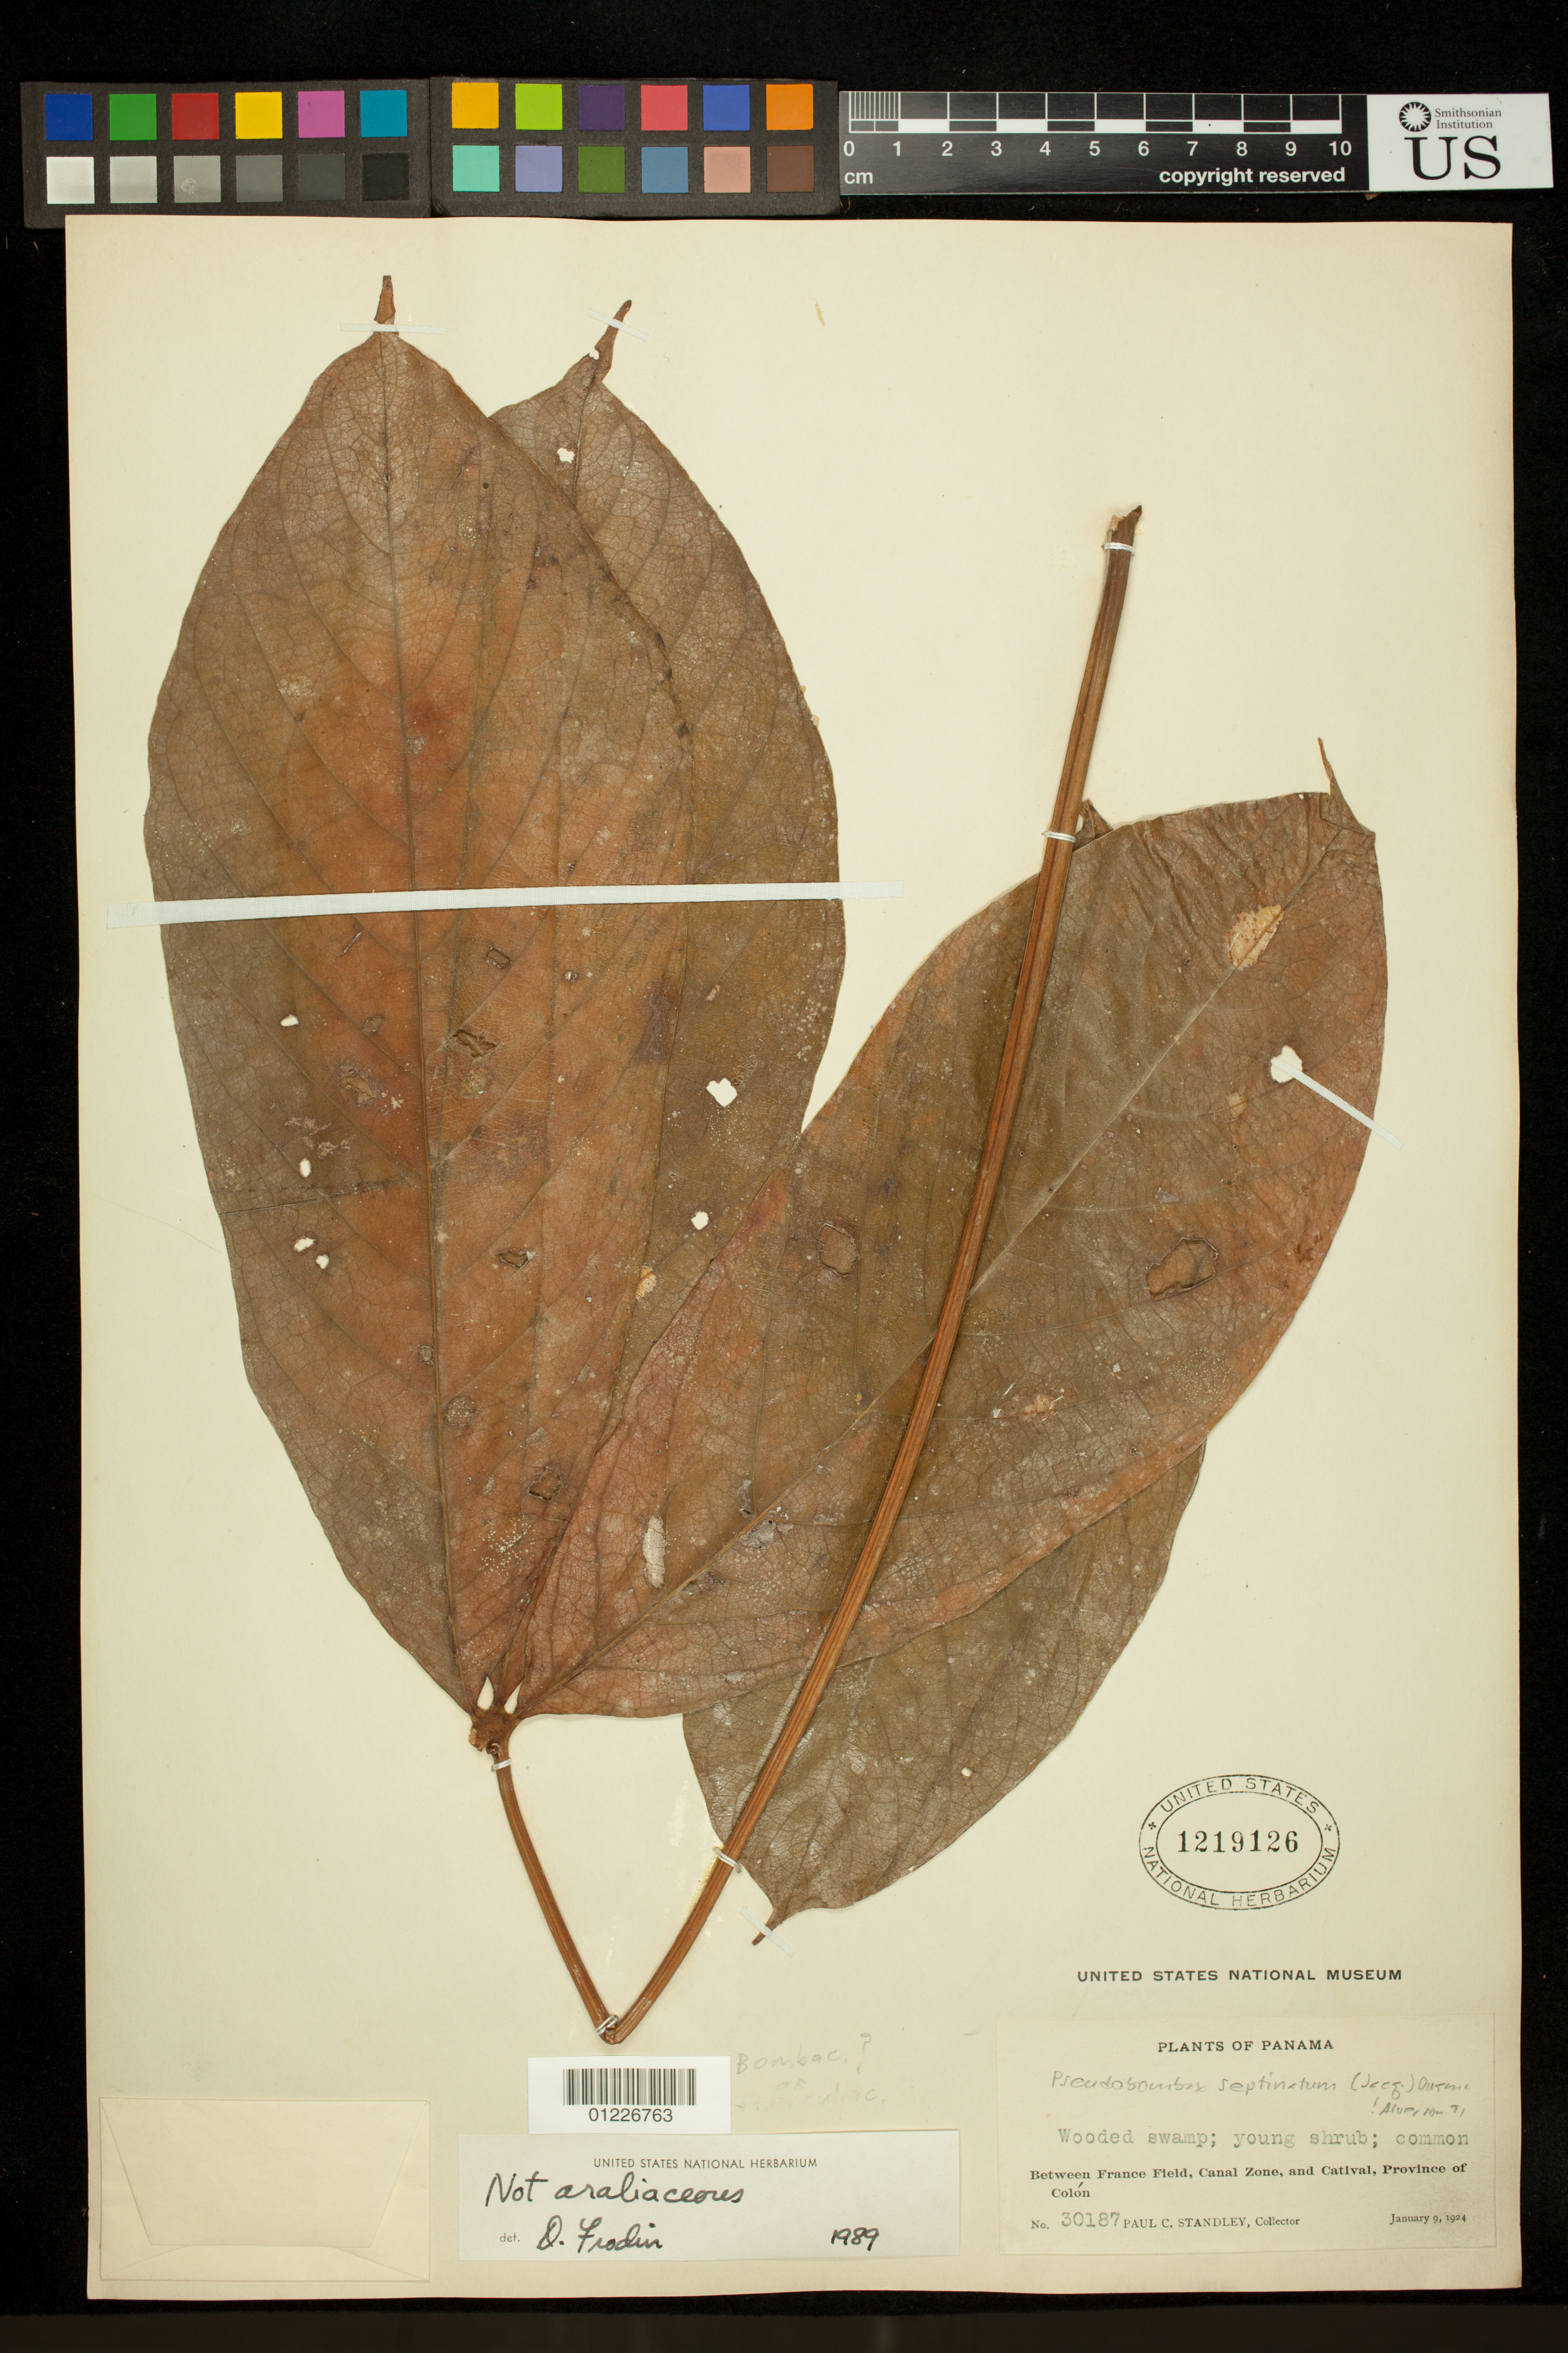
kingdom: Plantae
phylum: Tracheophyta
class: Magnoliopsida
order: Malvales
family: Malvaceae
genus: Pseudobombax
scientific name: Pseudobombax septenatum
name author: (Jacq.) Dugand G.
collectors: P. C. Standley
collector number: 30187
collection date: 1924-01-09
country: Panama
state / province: Colón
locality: Between France Field, Canal Zone, and Catival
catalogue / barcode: US 1219126